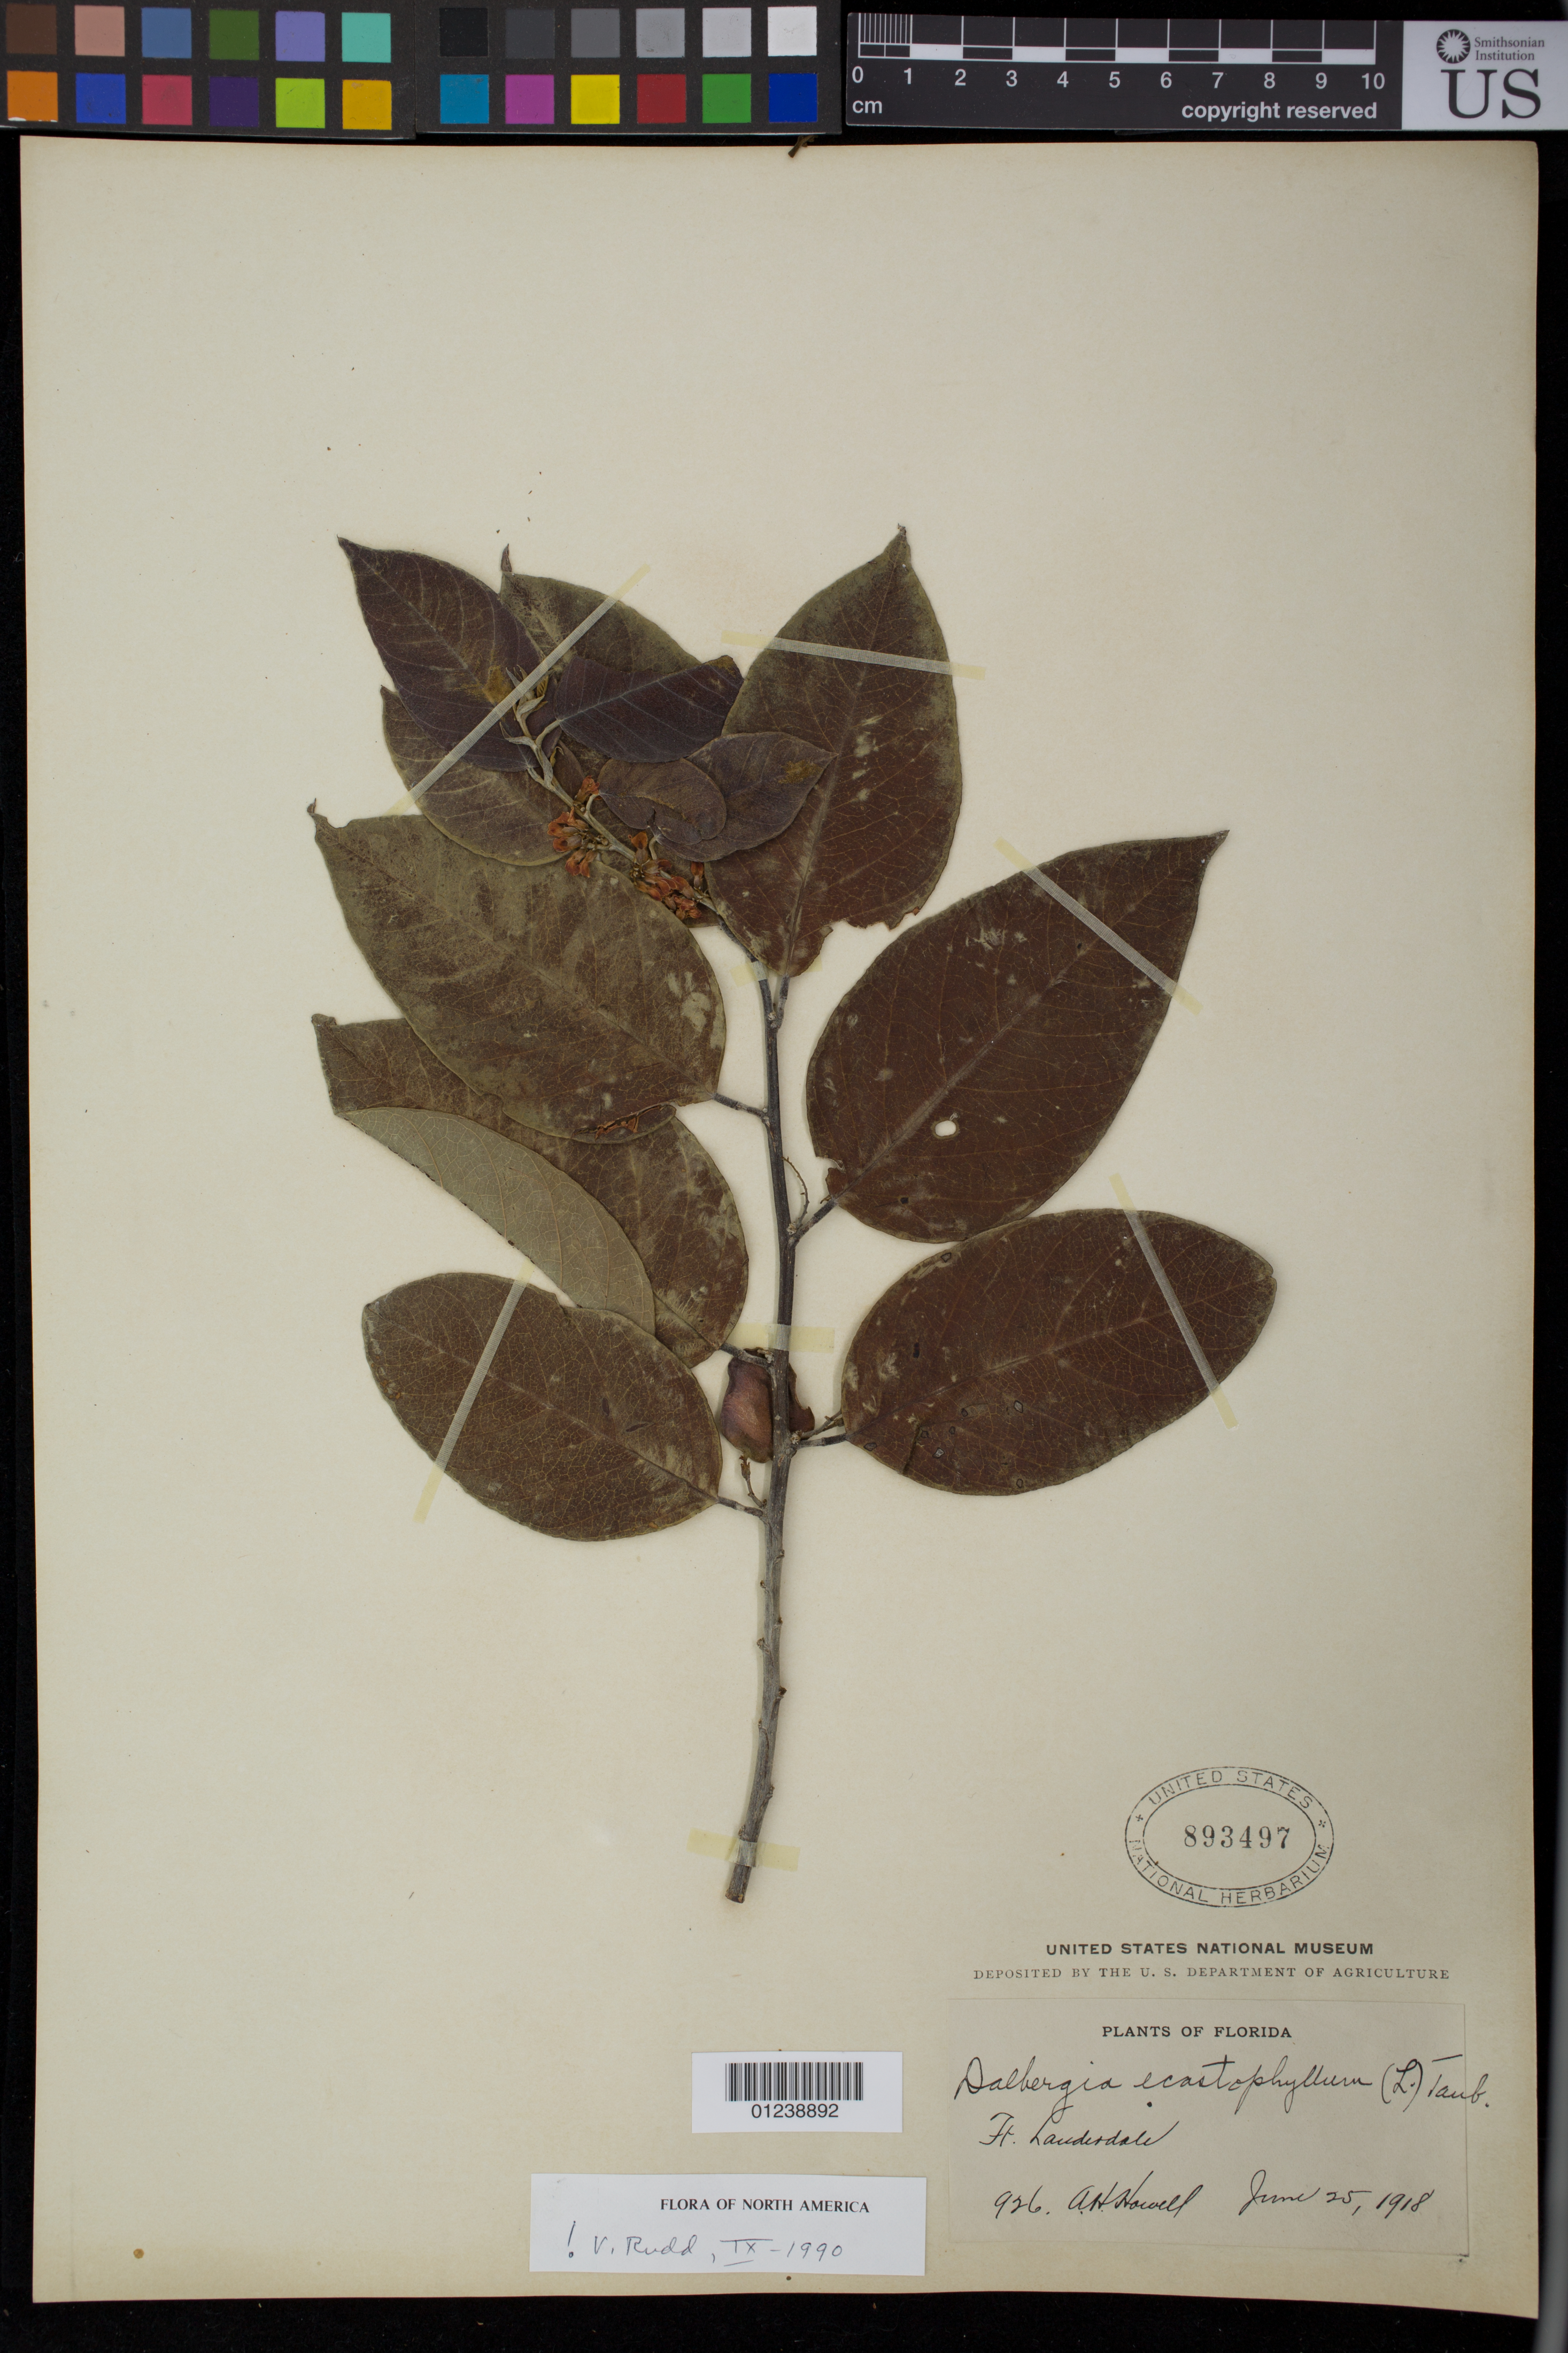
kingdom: Plantae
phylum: Tracheophyta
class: Magnoliopsida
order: Fabales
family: Fabaceae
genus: Dalbergia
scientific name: Dalbergia ecastaphyllum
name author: (L.) Taub.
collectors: A. H. Howell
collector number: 926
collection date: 1918-06-25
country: United States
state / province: Florida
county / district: Broward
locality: Ft. Lauderdale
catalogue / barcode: US 893497